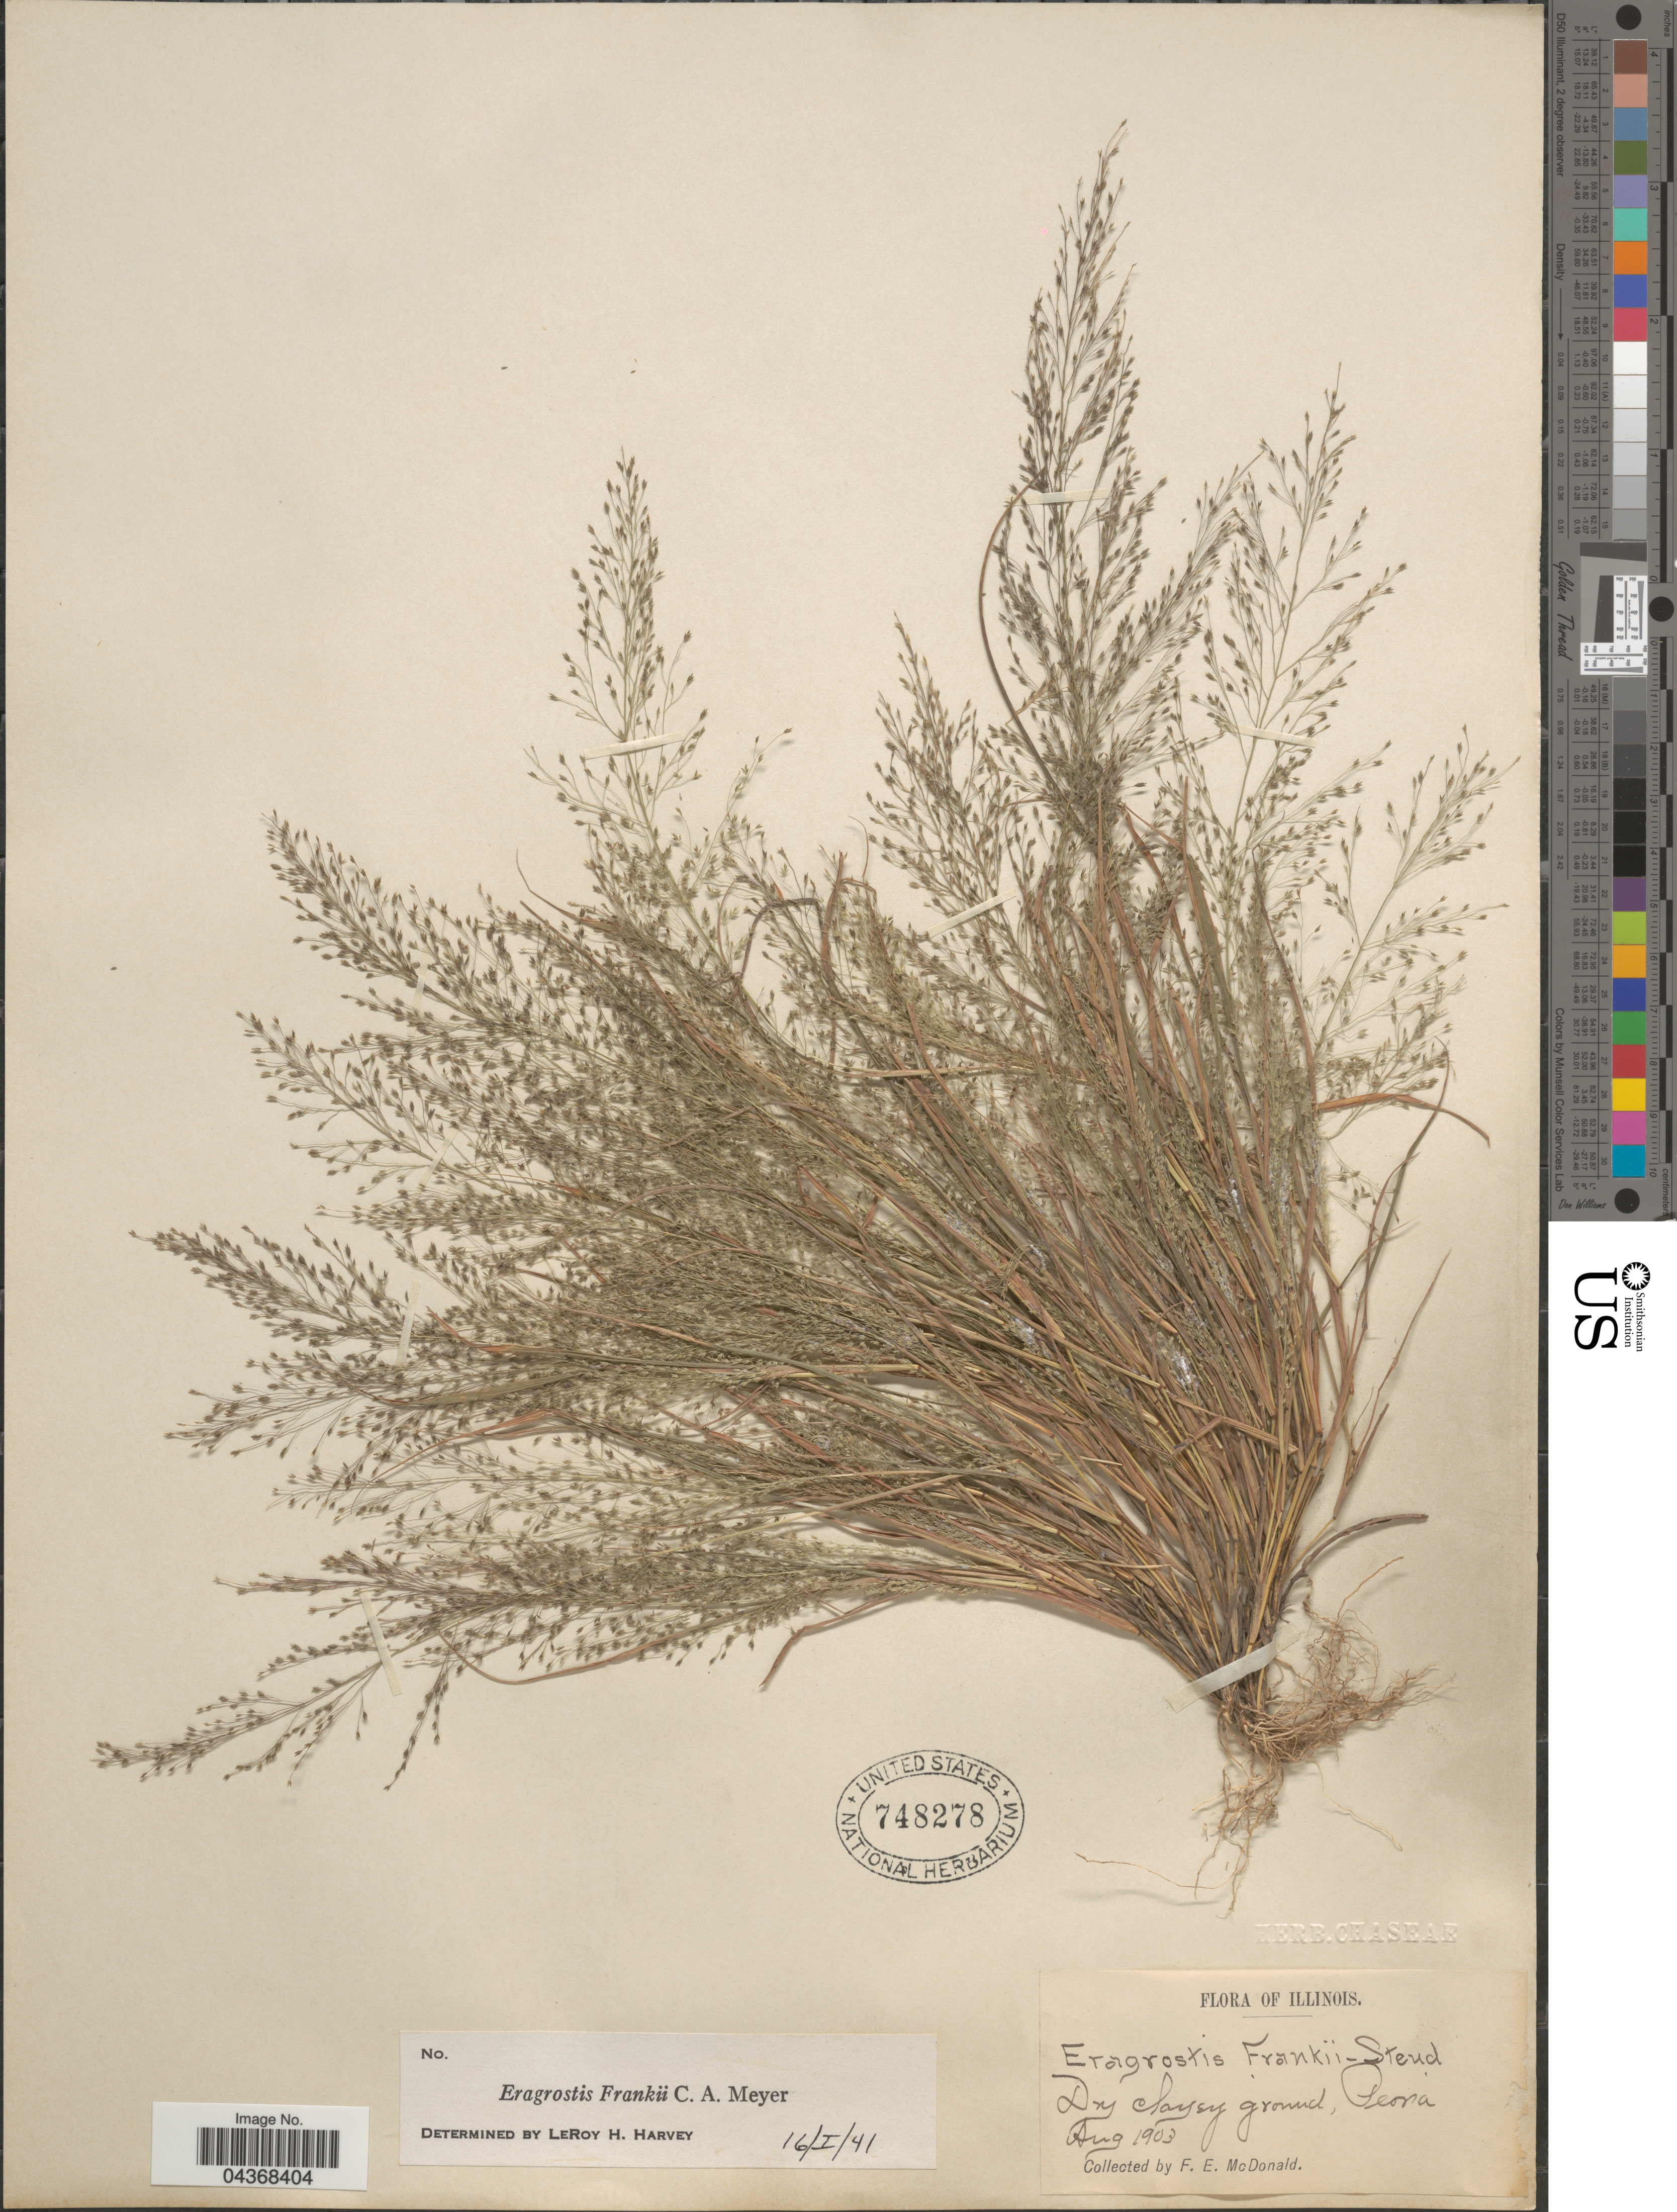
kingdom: Plantae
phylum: Tracheophyta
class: Liliopsida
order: Poales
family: Poaceae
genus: Eragrostis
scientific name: Eragrostis frankii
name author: C.A. Mey. ex Steud.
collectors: F. E. McDonald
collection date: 1903-08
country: United States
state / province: Illinois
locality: Peoria.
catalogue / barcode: US 748278